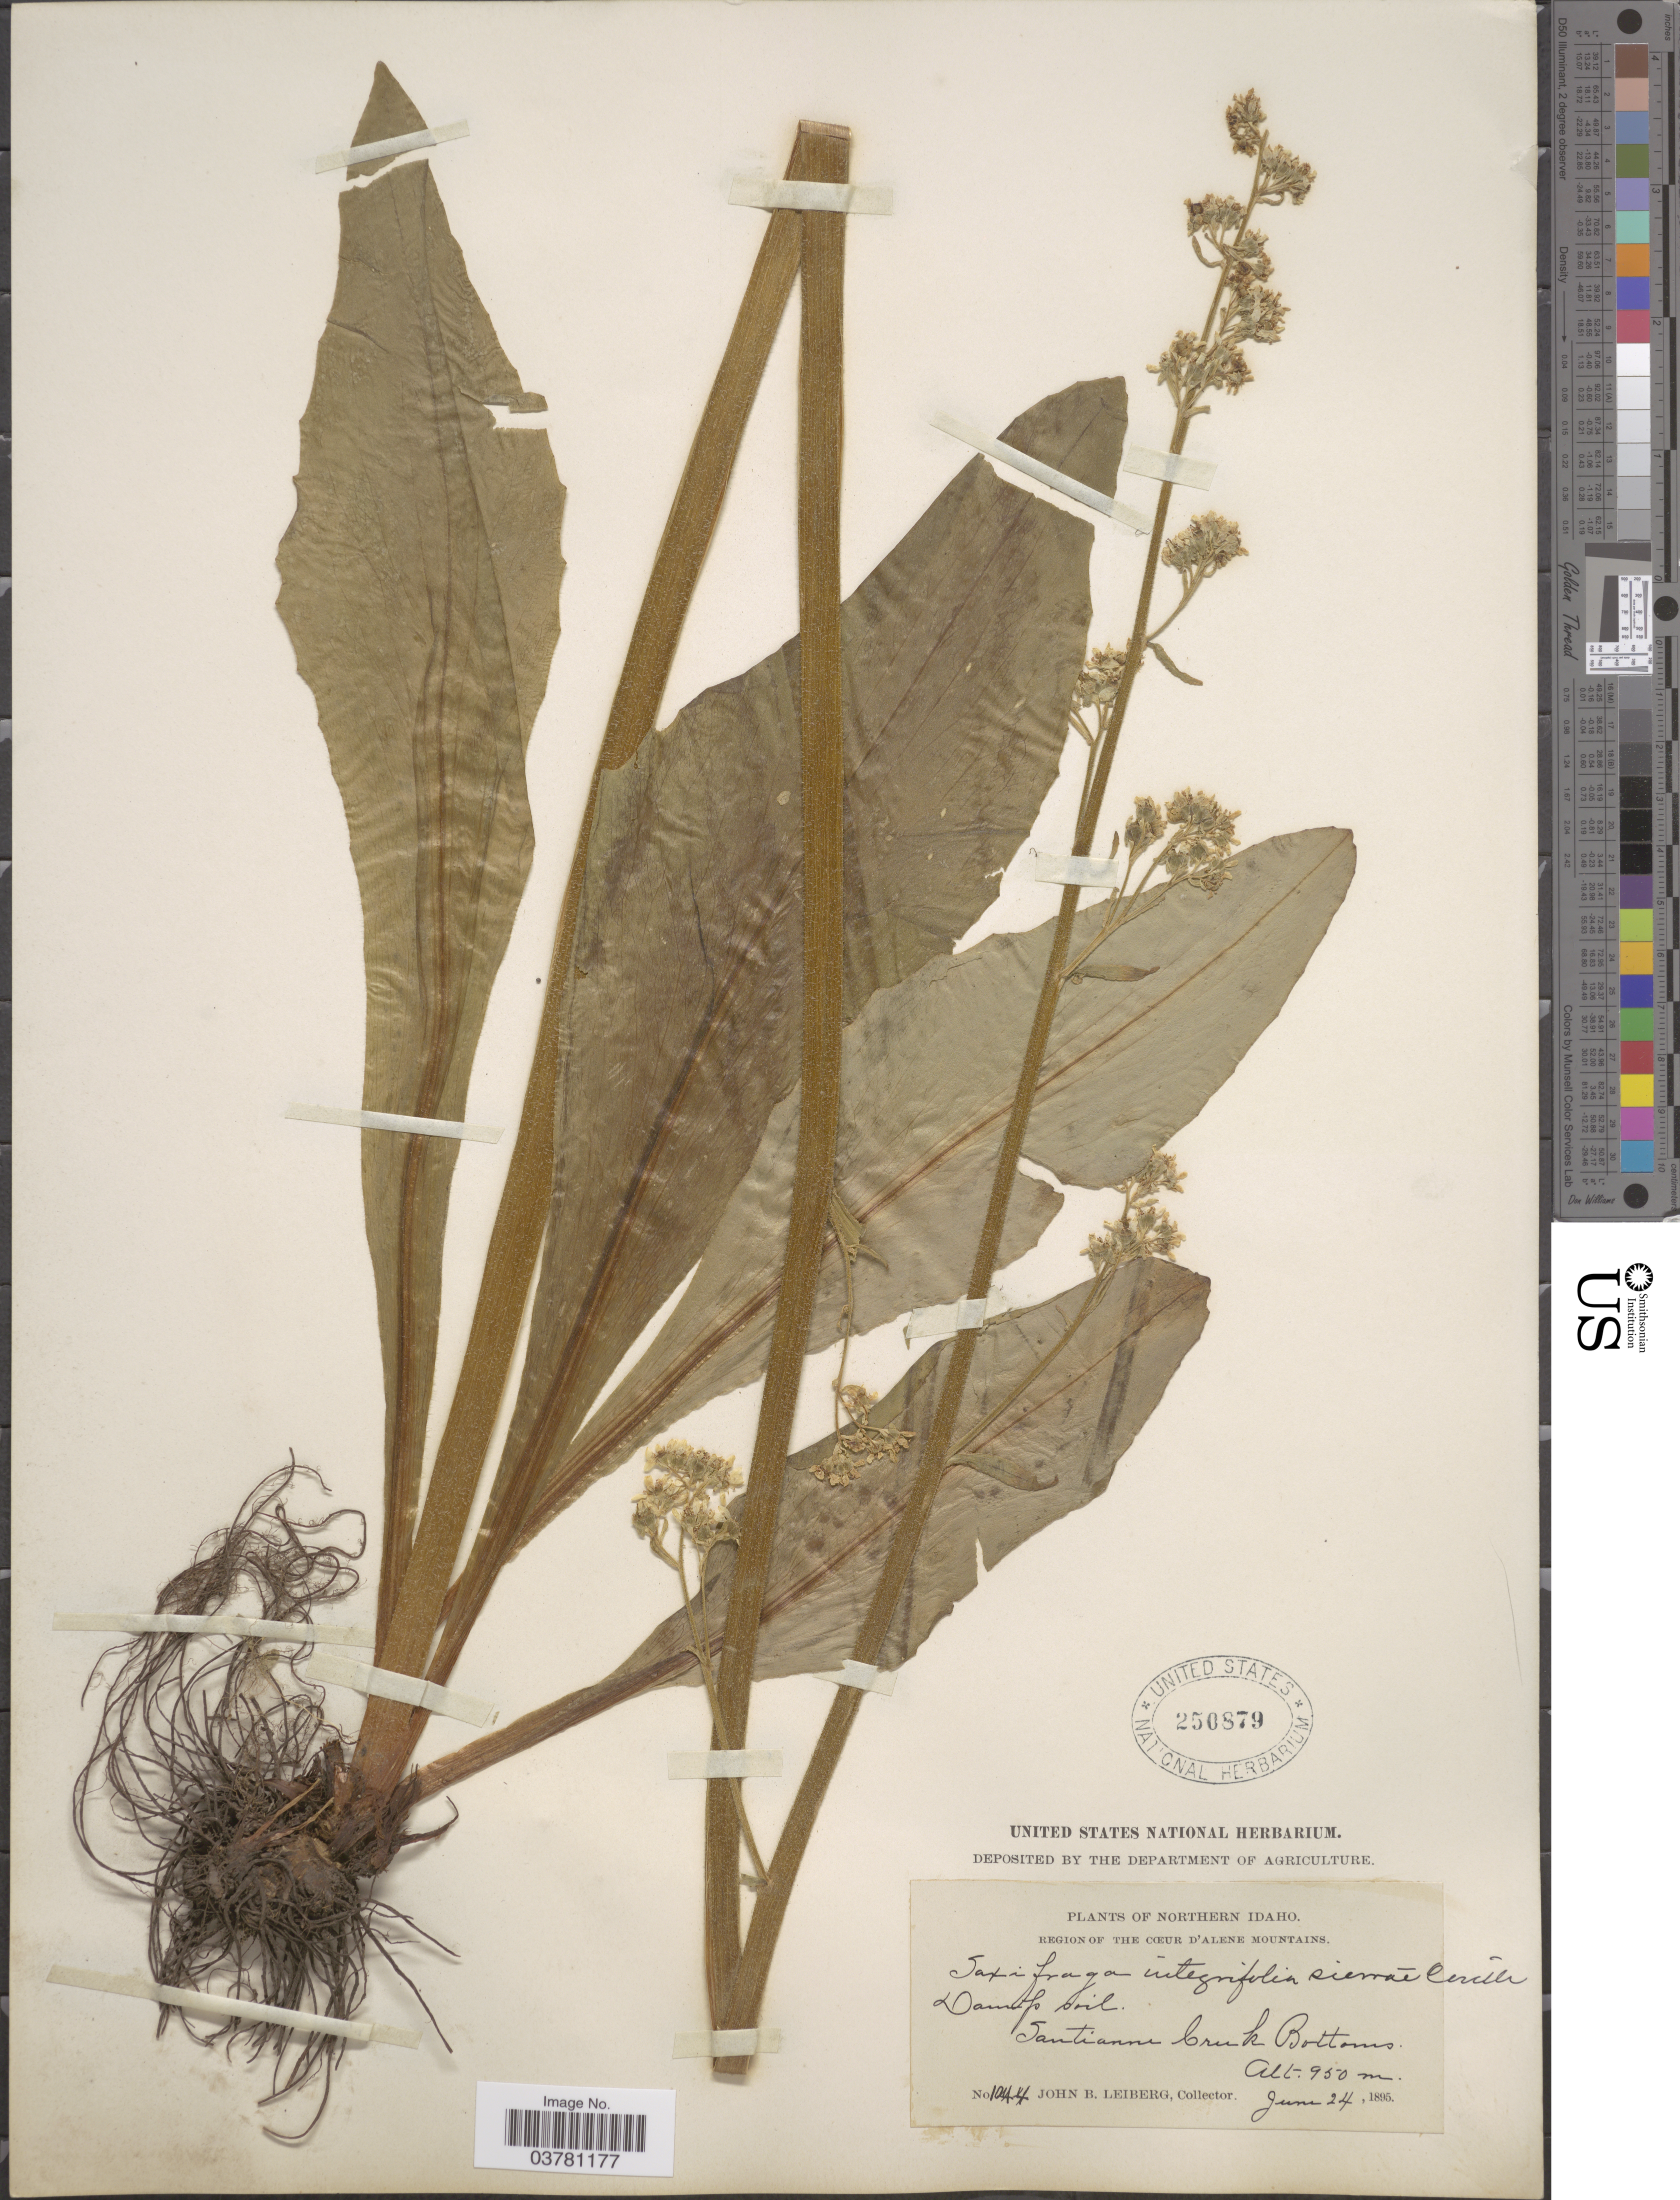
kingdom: Plantae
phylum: Tracheophyta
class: Magnoliopsida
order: Saxifragales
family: Saxifragaceae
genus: Micranthes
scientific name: Micranthes oregana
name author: (Howell) Small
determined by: Halse, R. R.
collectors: J. B. Leiberg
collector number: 1044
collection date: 1895-06-24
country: United States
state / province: Idaho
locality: Northern Idaho. Region of the Coeur d'Alene Mountains. Santianne Creek Bottoms.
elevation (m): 950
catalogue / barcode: US 250879